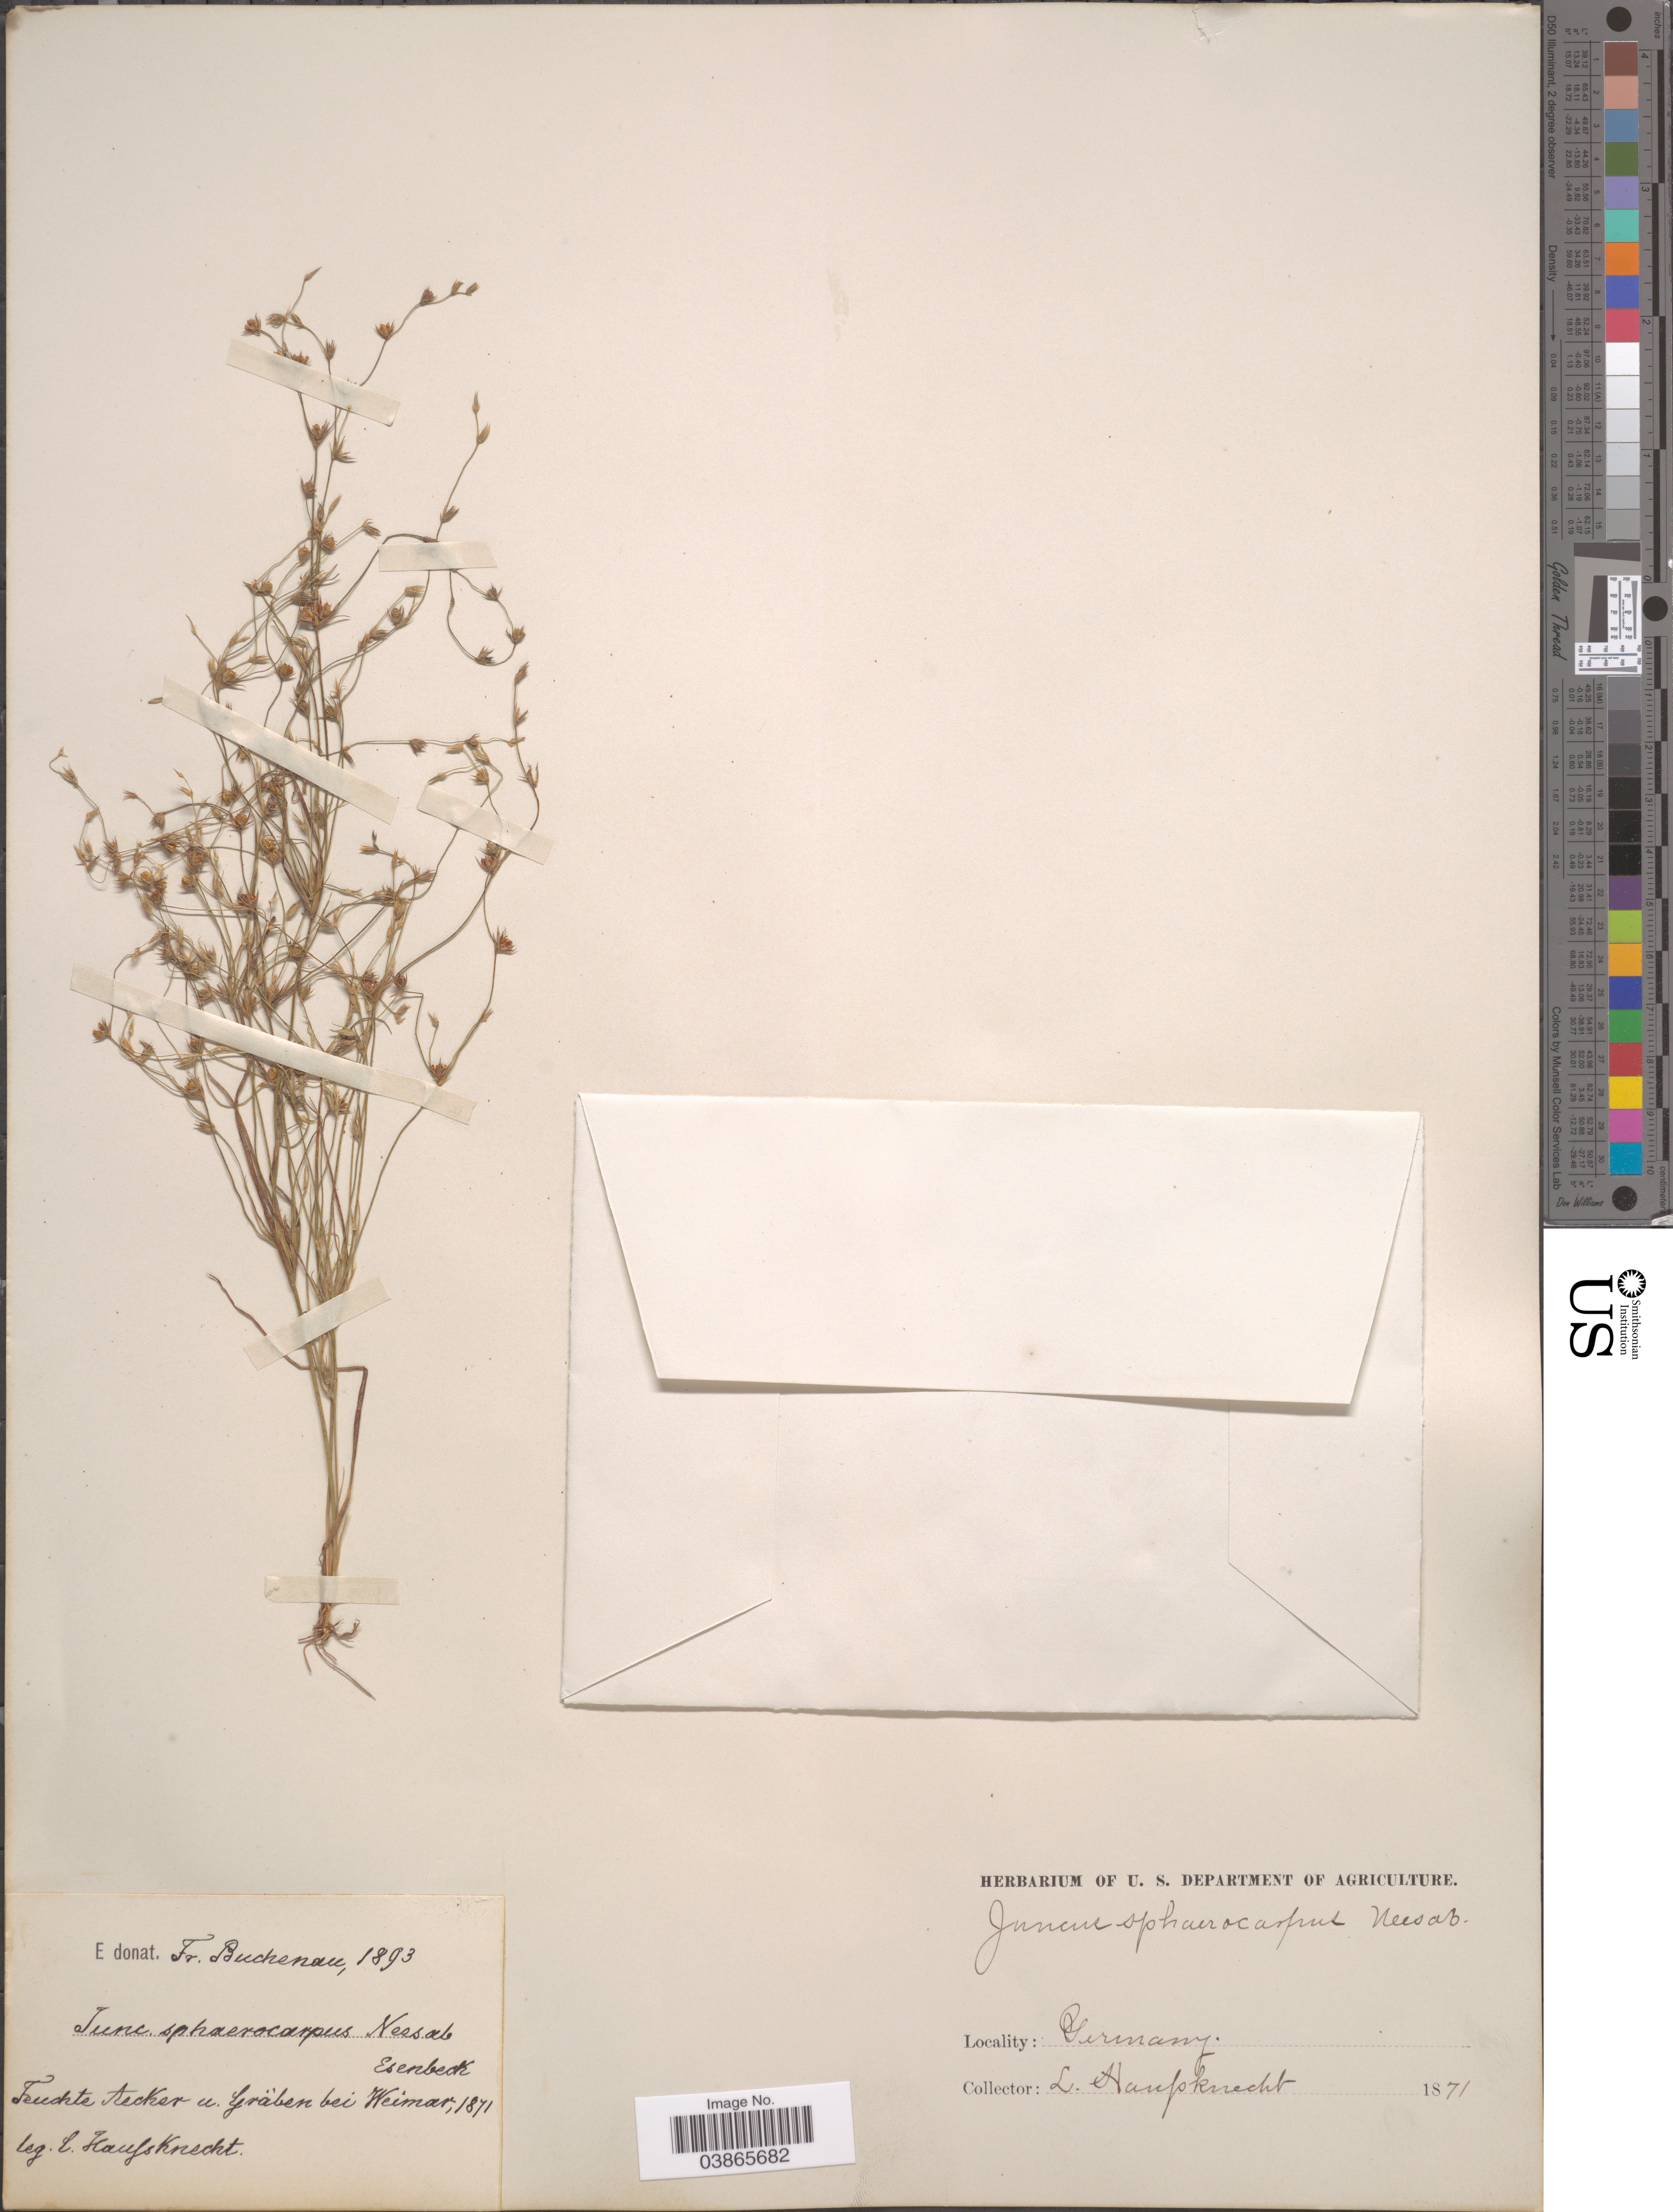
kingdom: Plantae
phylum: Tracheophyta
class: Liliopsida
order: Poales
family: Juncaceae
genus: Juncus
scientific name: Juncus sphaerocarpus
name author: Nees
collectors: C. Haussknecht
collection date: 1871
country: Germany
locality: Feuchts [interpreted] Acker u [interpreted]. Gräben bei Weimar.